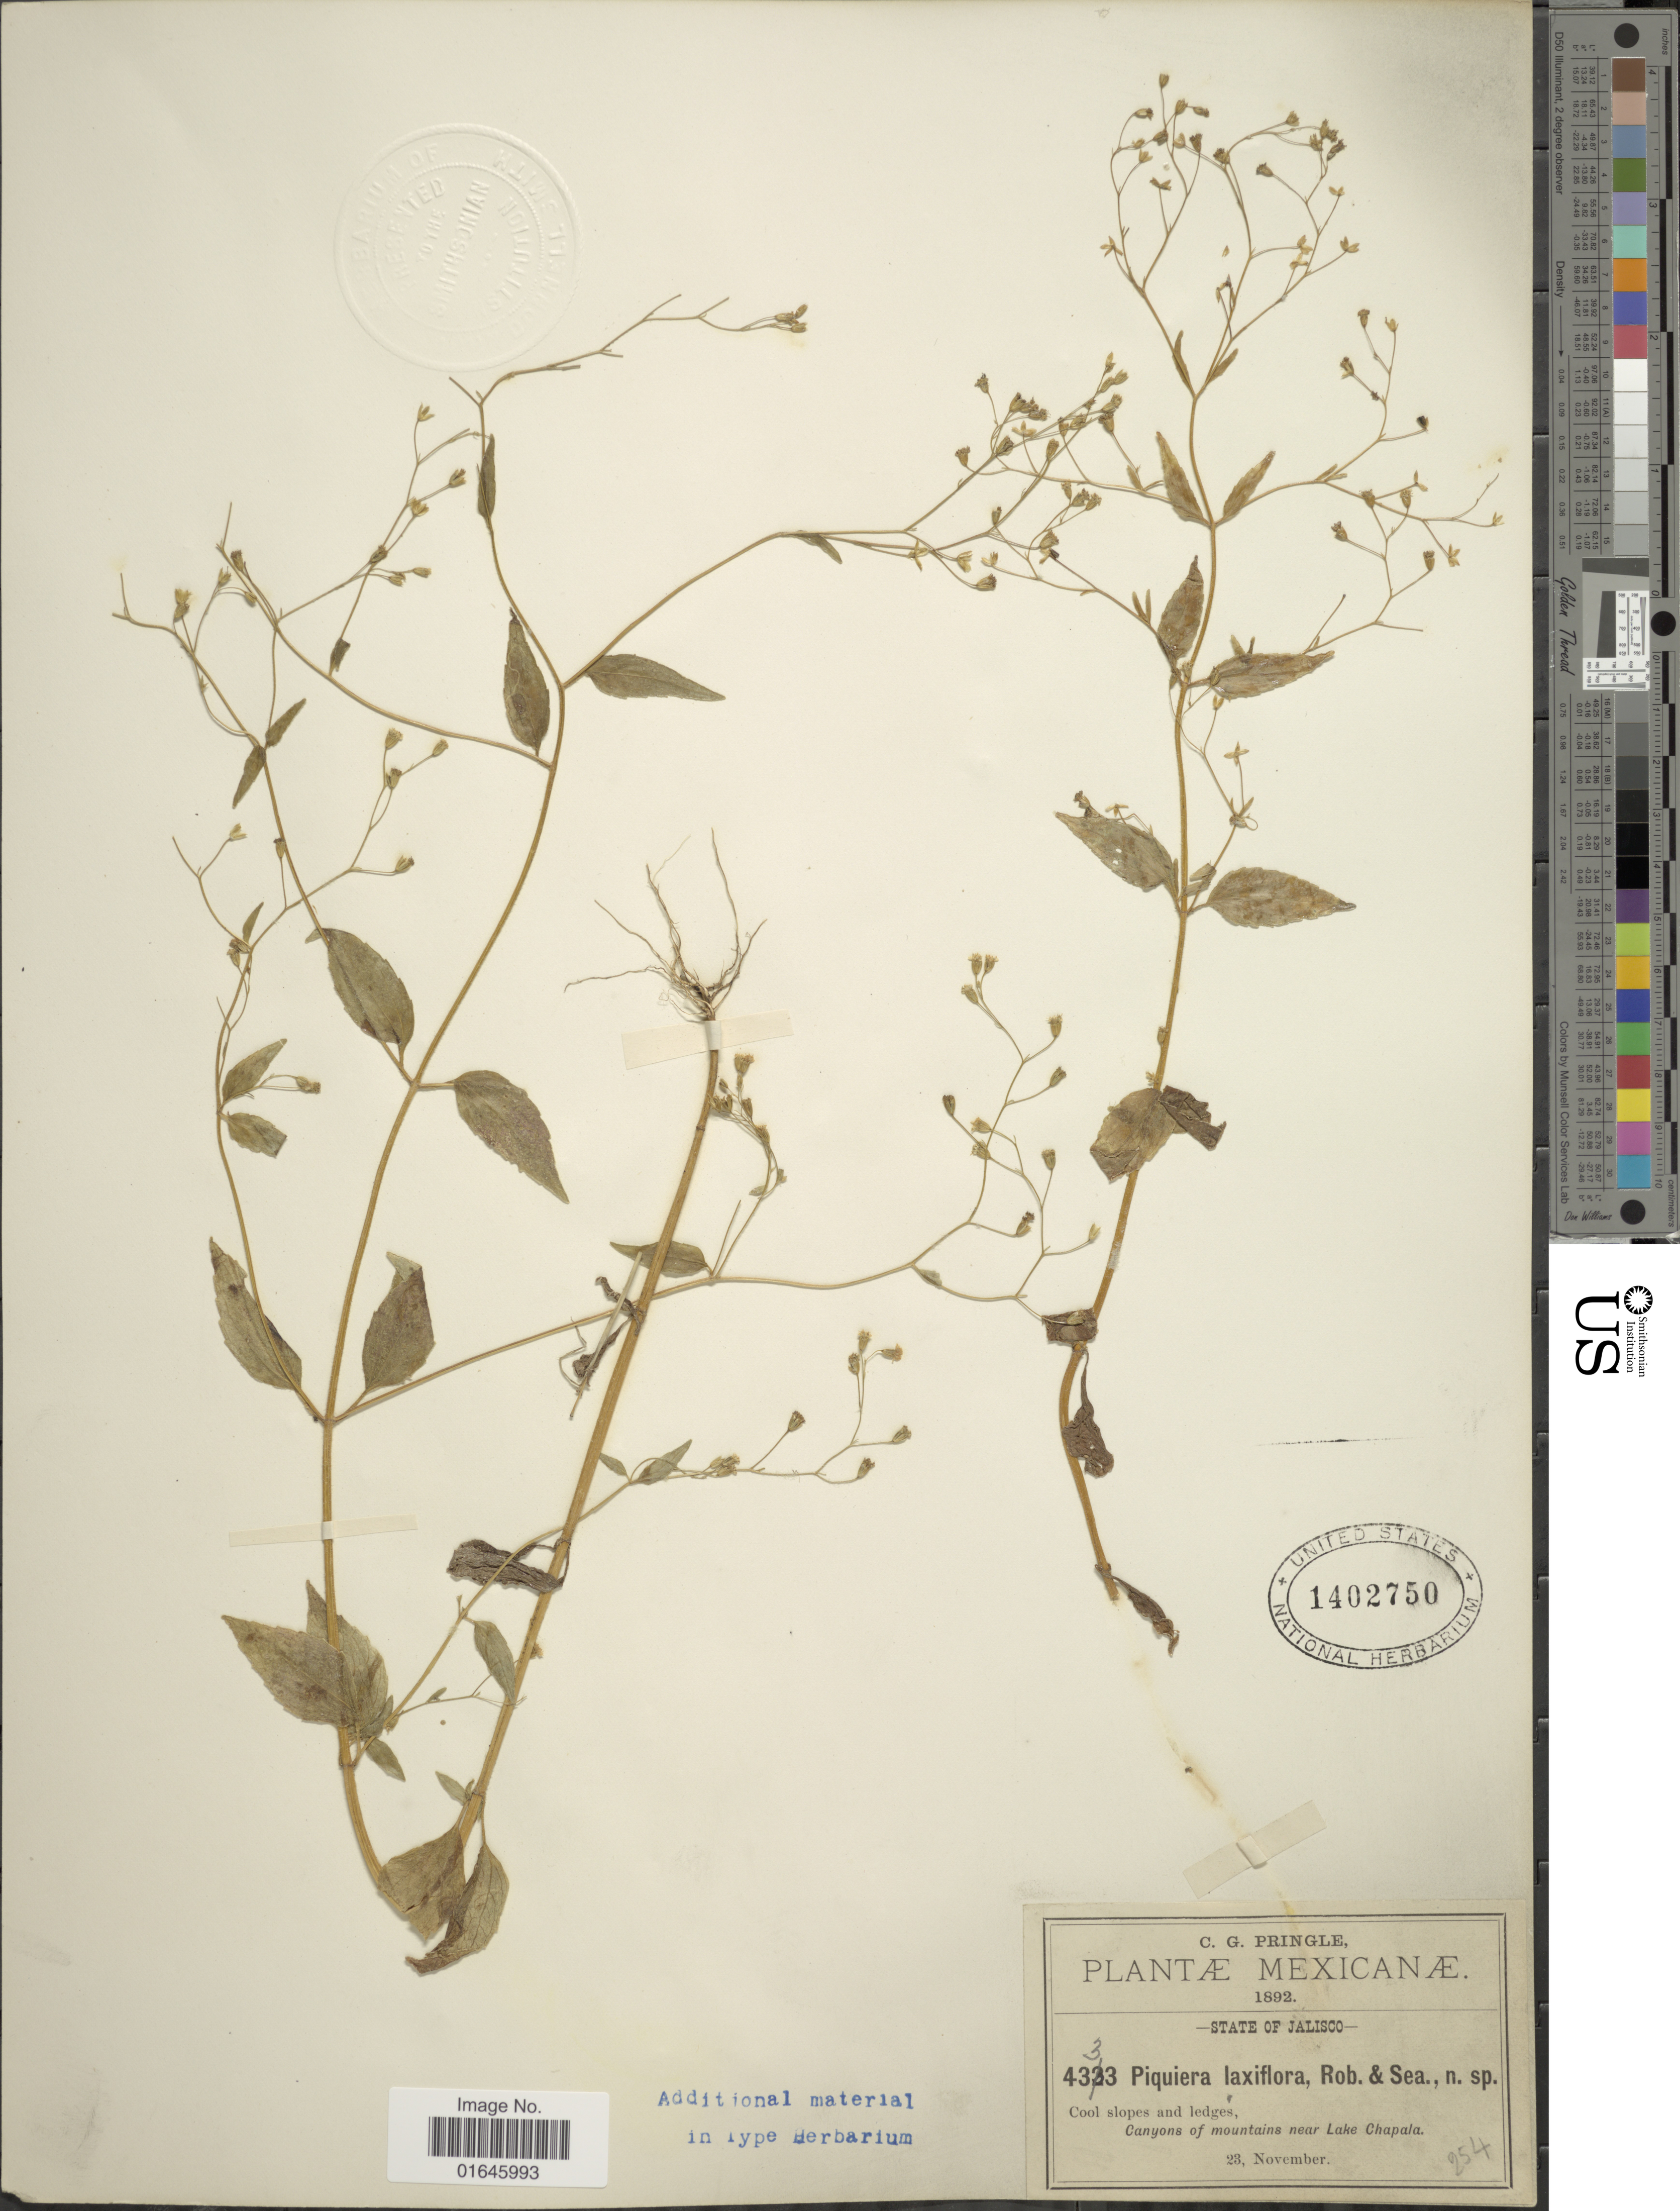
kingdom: Plantae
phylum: Tracheophyta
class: Magnoliopsida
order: Asterales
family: Asteraceae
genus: Piqueria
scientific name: Piqueria laxiflora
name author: B.L. Rob. & Seaton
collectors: C. G. Pringle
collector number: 4333*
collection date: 1892-11-23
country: Mexico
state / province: Jalisco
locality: Cool slopes and ledges, canyons of mountains near Lake Chapala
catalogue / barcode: US 1402750